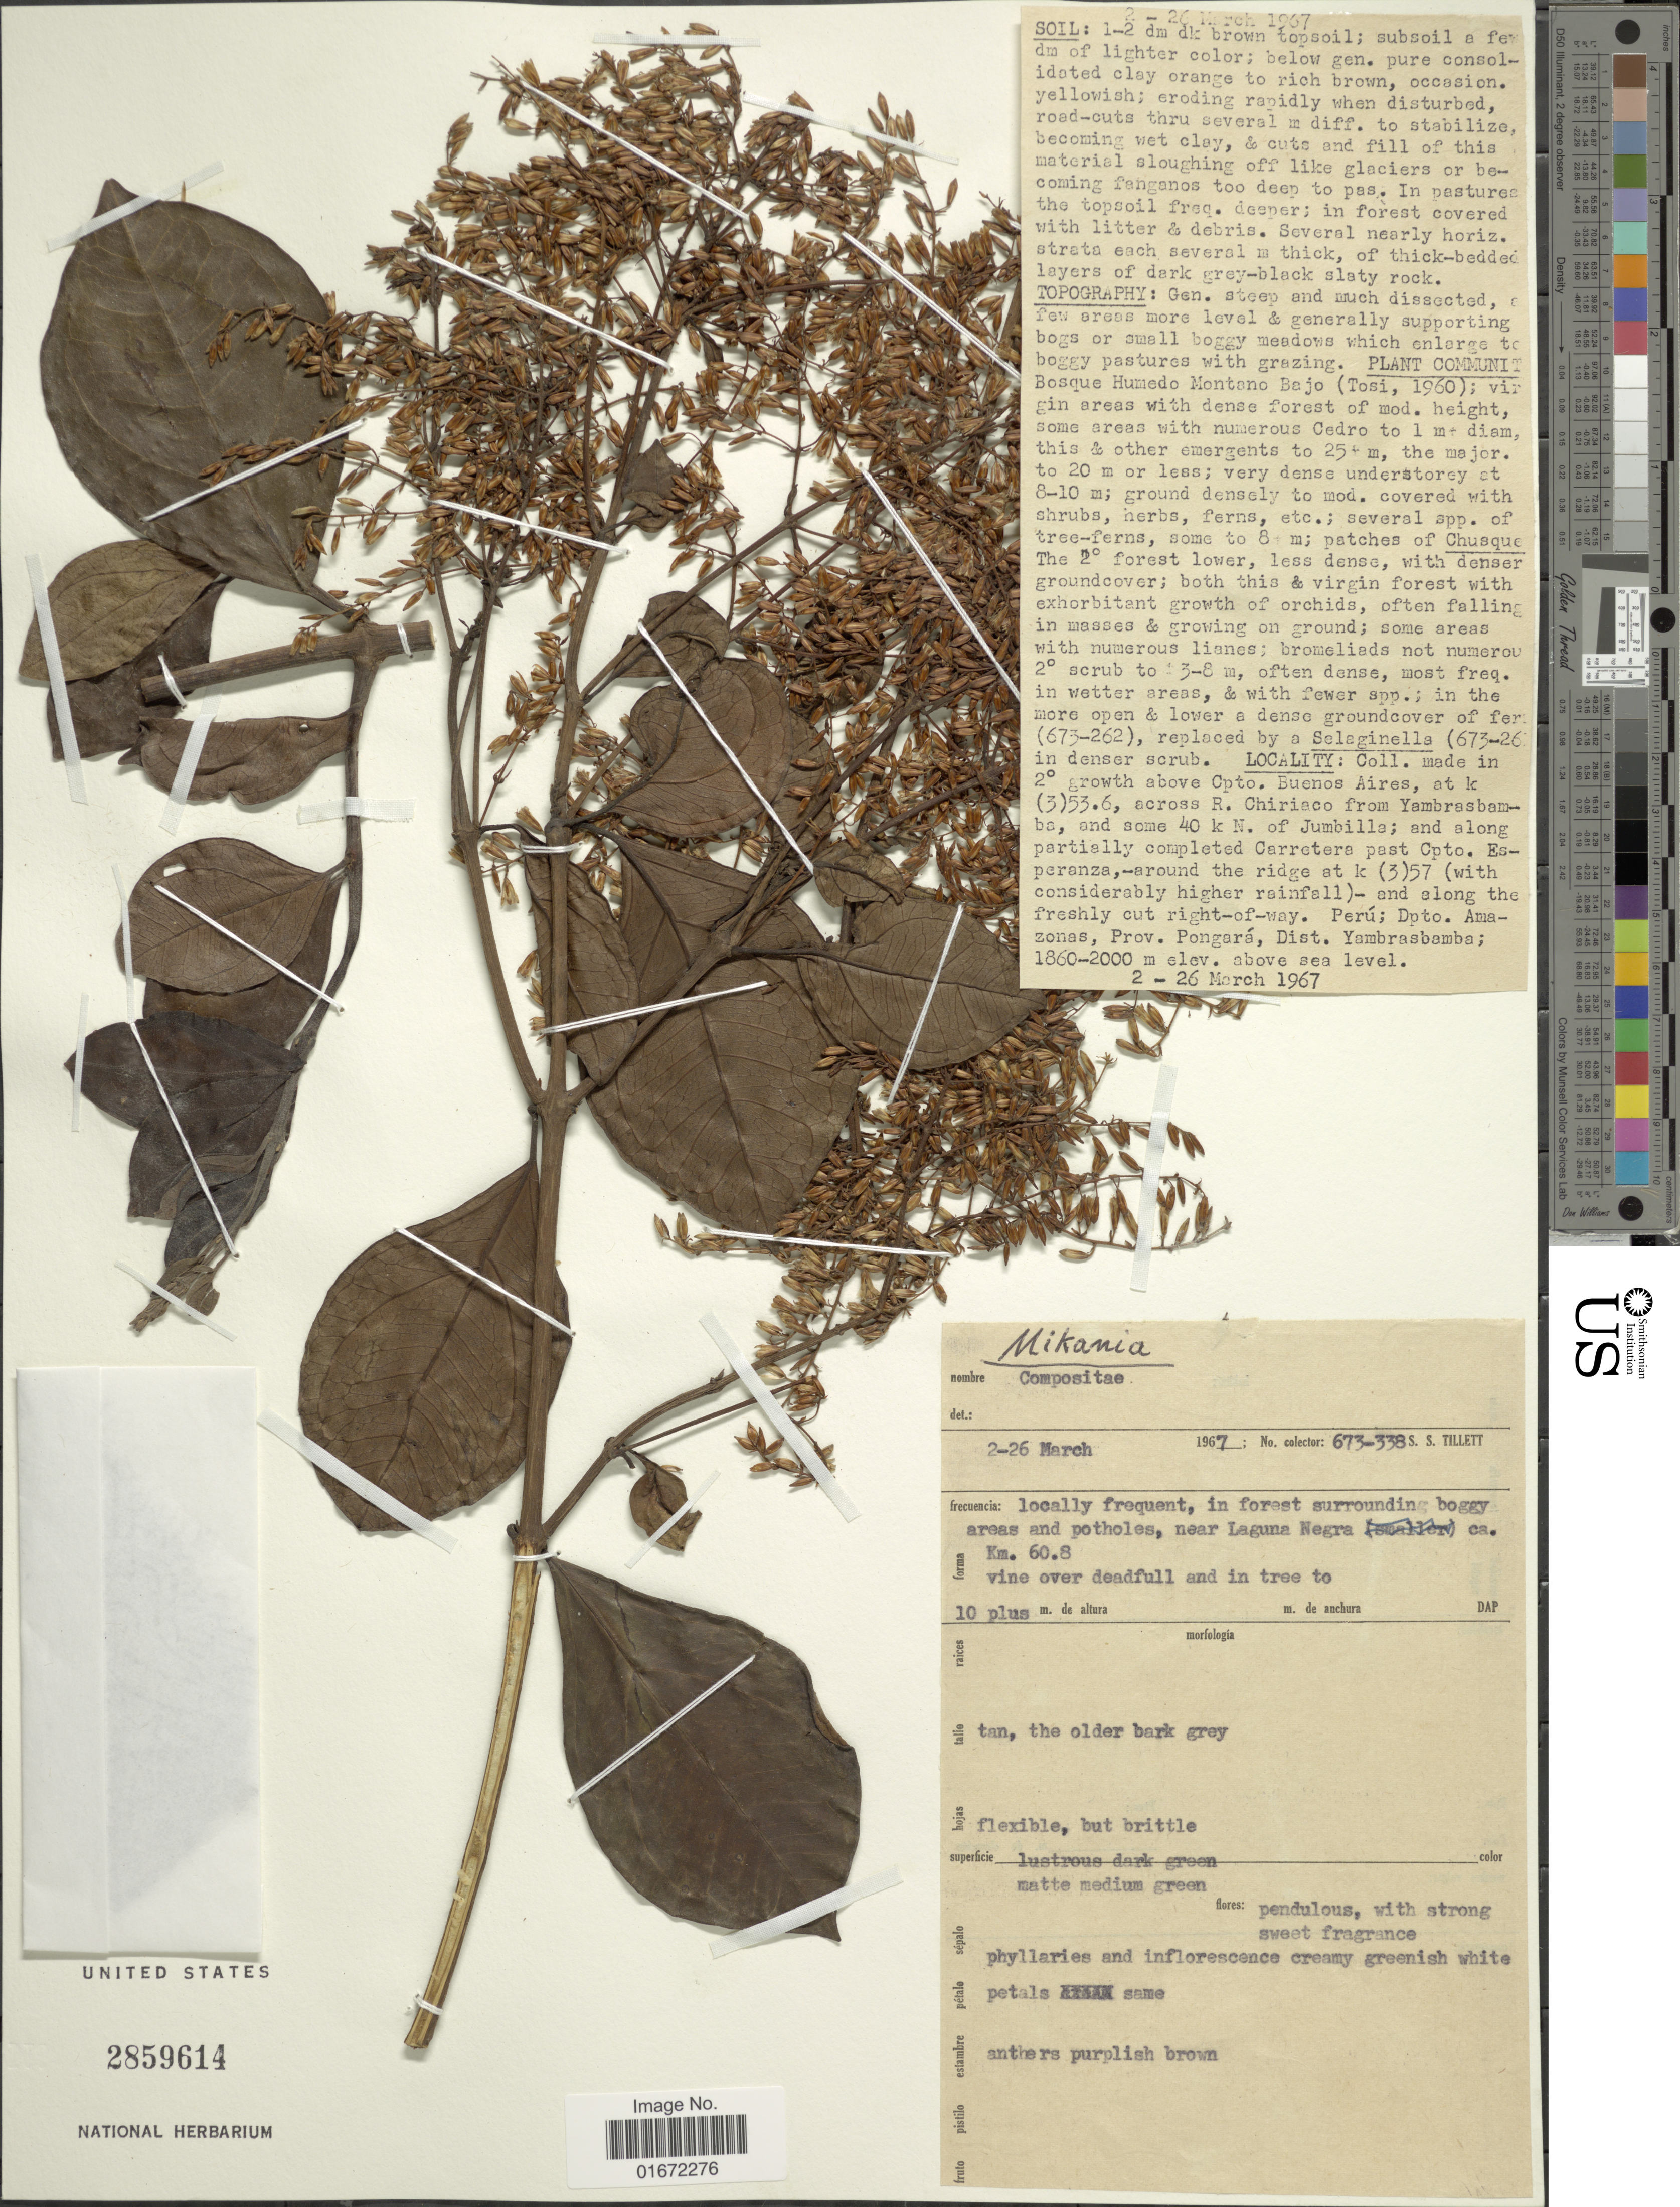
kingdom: Plantae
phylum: Tracheophyta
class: Magnoliopsida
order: Asterales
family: Asteraceae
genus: Mikania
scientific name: Mikania decora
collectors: S. S. Tillett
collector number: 673-338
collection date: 1967-03-02/1967-03-26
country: Peru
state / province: Amazonas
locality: Locally frequent, in forest surrounding boggy areas and potholes, near Laguna Negra ca Km. 60.8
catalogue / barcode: US 2859614